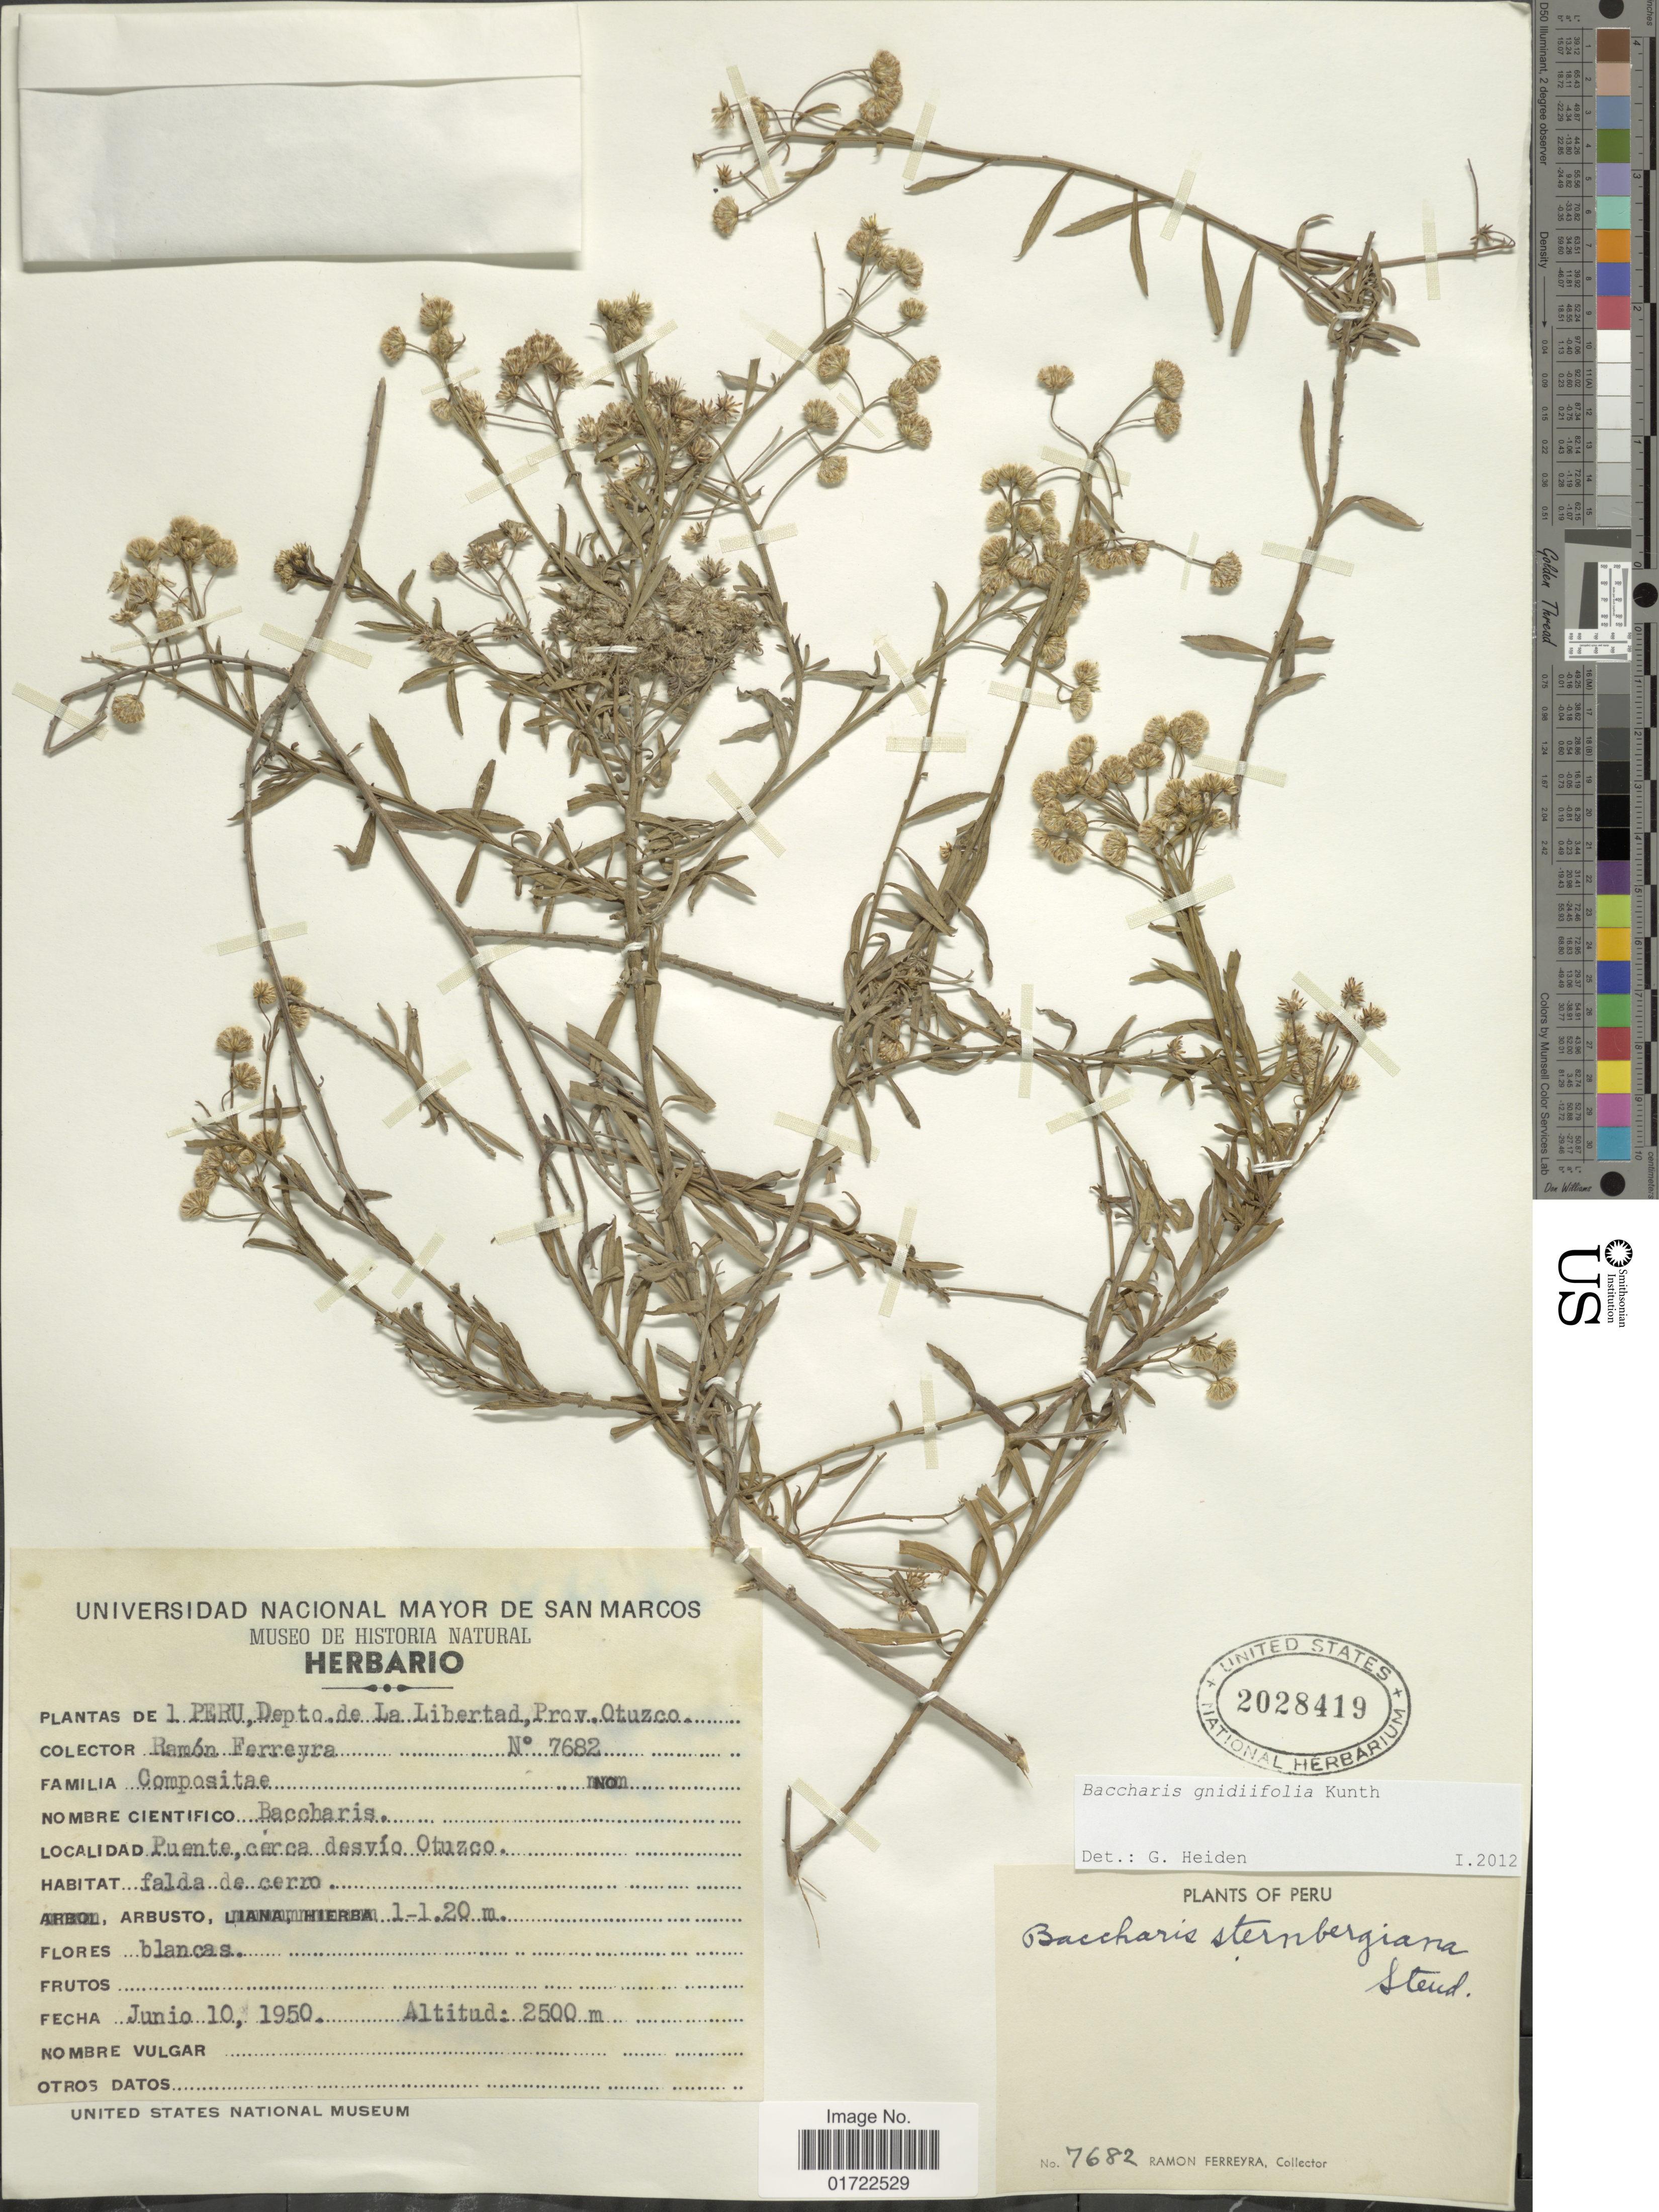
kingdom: Plantae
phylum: Tracheophyta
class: Magnoliopsida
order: Asterales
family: Asteraceae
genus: Baccharis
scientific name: Baccharis gnidiifolia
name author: Kunth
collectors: R. A. Ferreyra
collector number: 7682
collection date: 1950-06-10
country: Peru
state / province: La Libertad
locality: Prov. de Otuzco, Puente cerca desvio Otuzco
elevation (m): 2500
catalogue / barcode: US 2028419